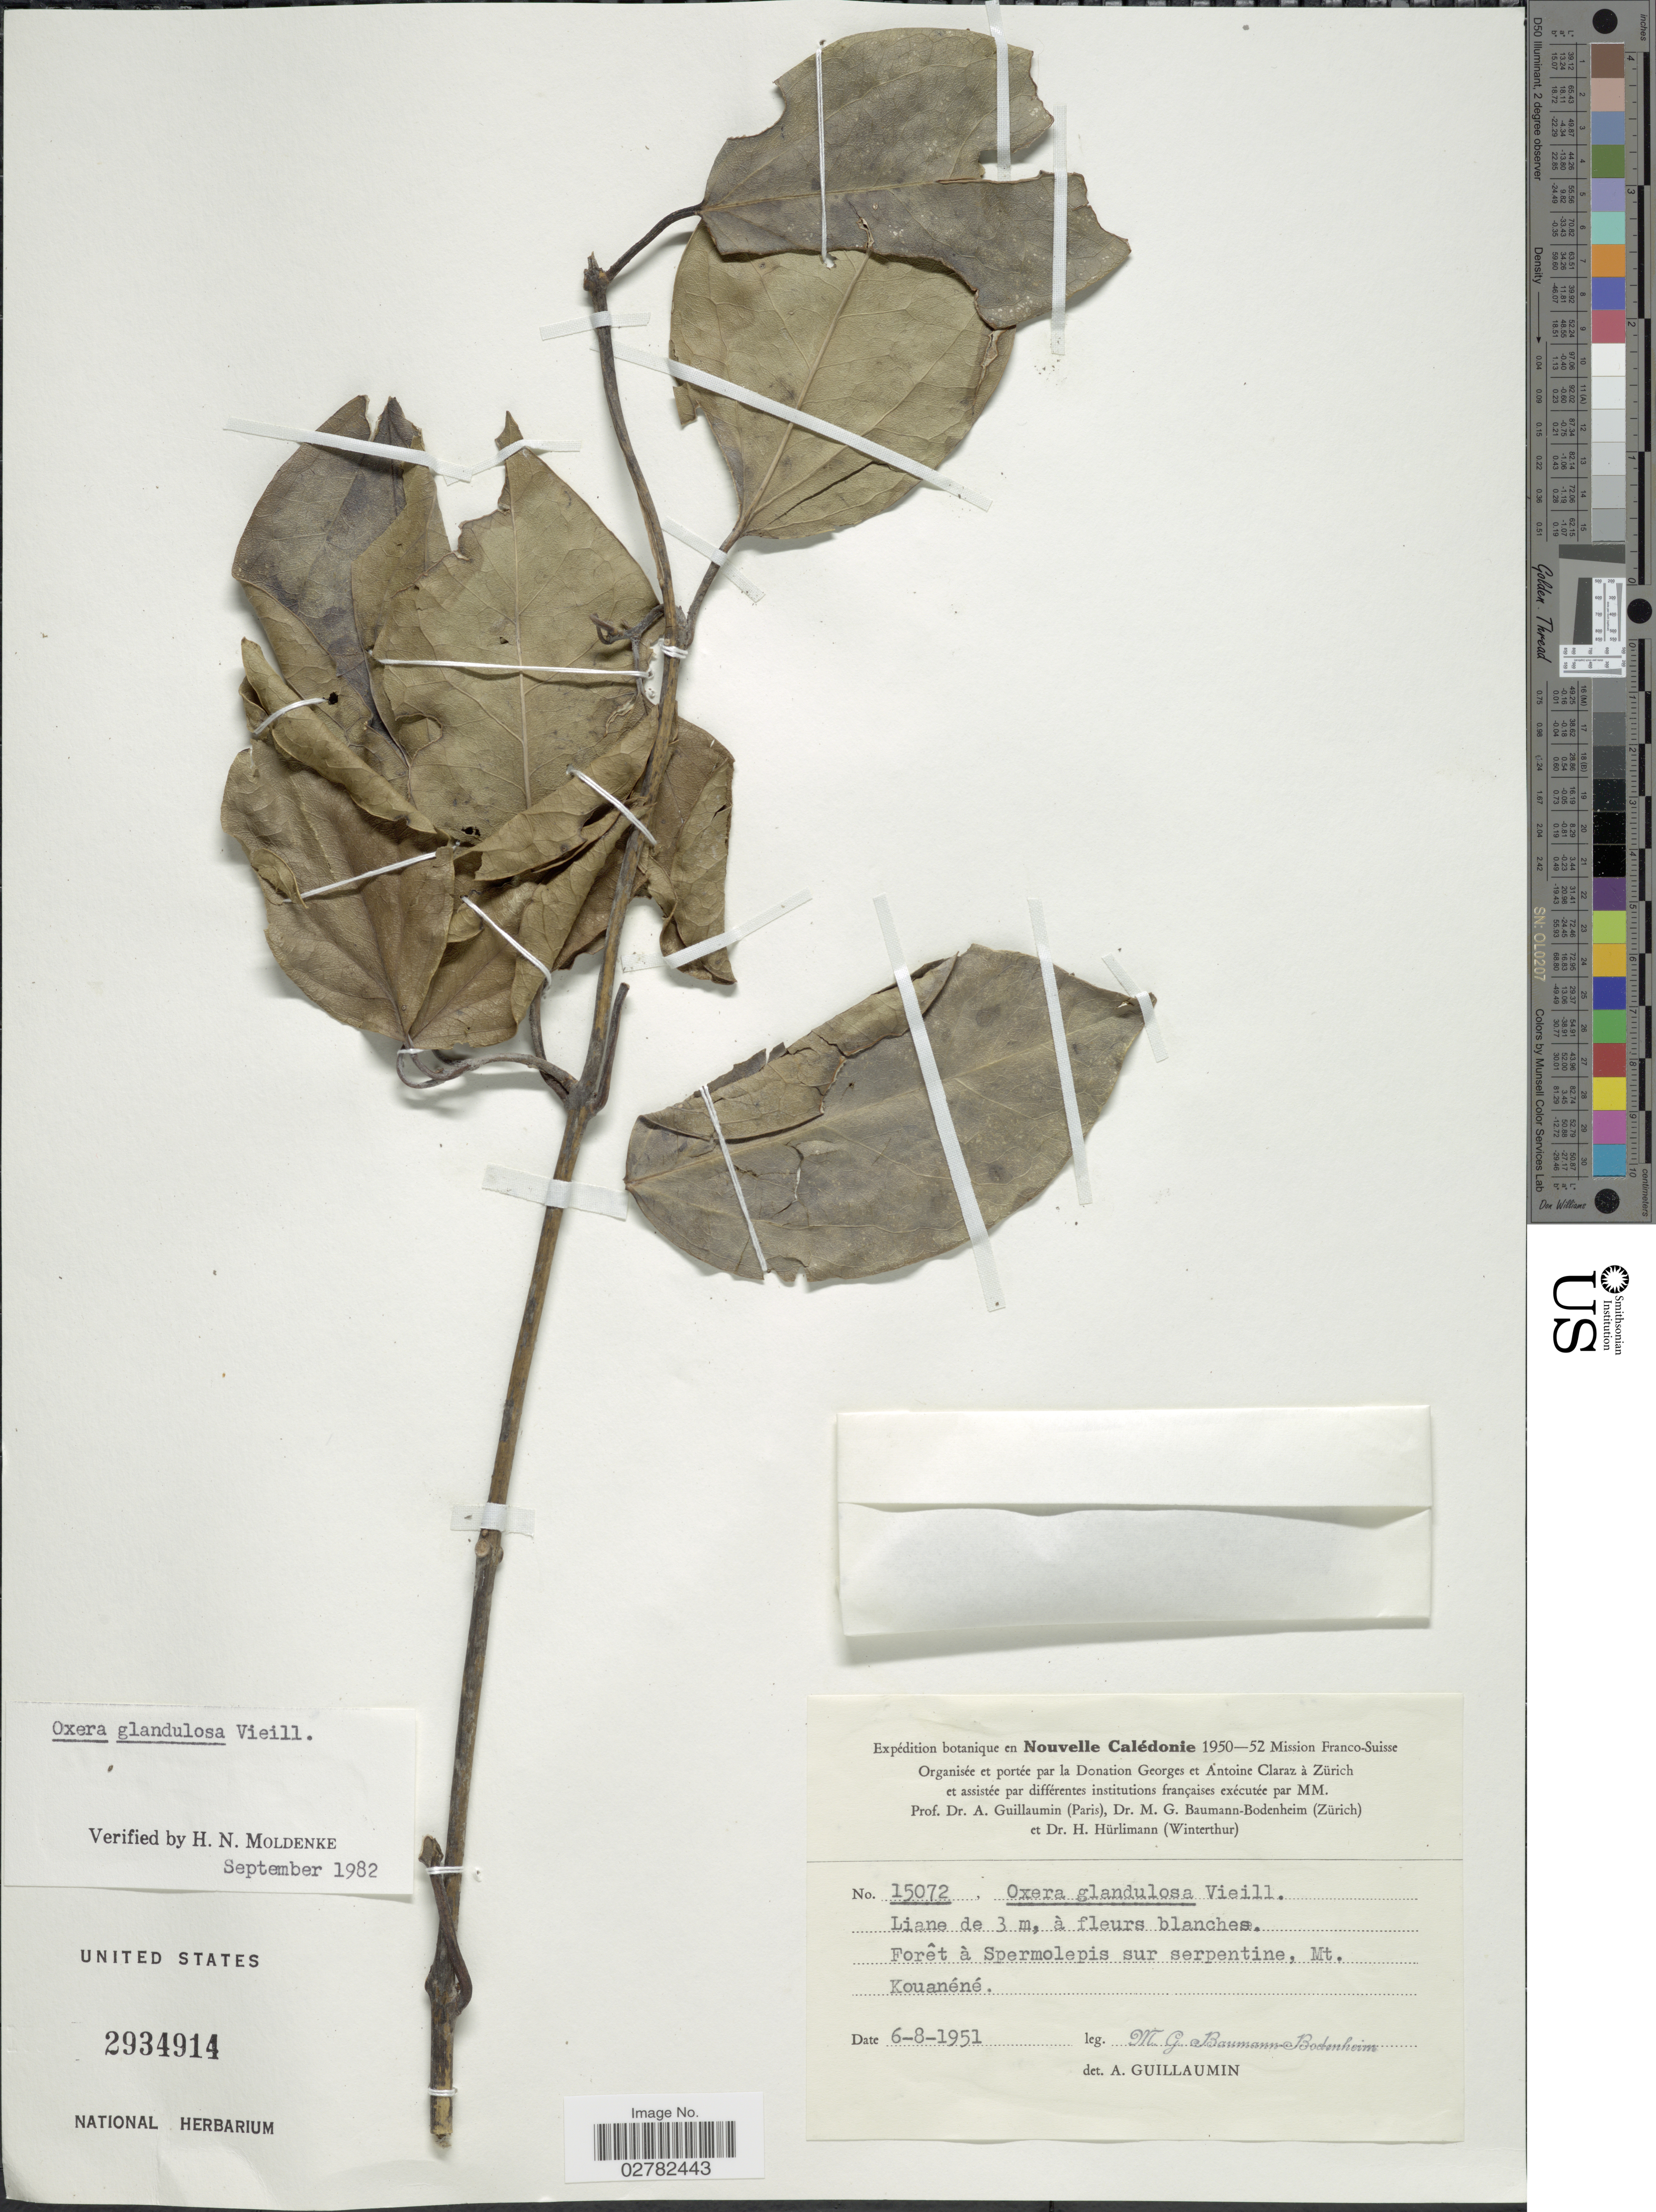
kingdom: Plantae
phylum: Tracheophyta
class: Magnoliopsida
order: Lamiales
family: Lamiaceae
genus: Oxera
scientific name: Oxera glandulosa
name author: Vieill.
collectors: M. G. Baumann-Bodenheim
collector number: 15072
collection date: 1951-08-06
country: New Caledonia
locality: Nouvelle Calédonia, Mt. Kouanéné.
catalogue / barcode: US 2934914